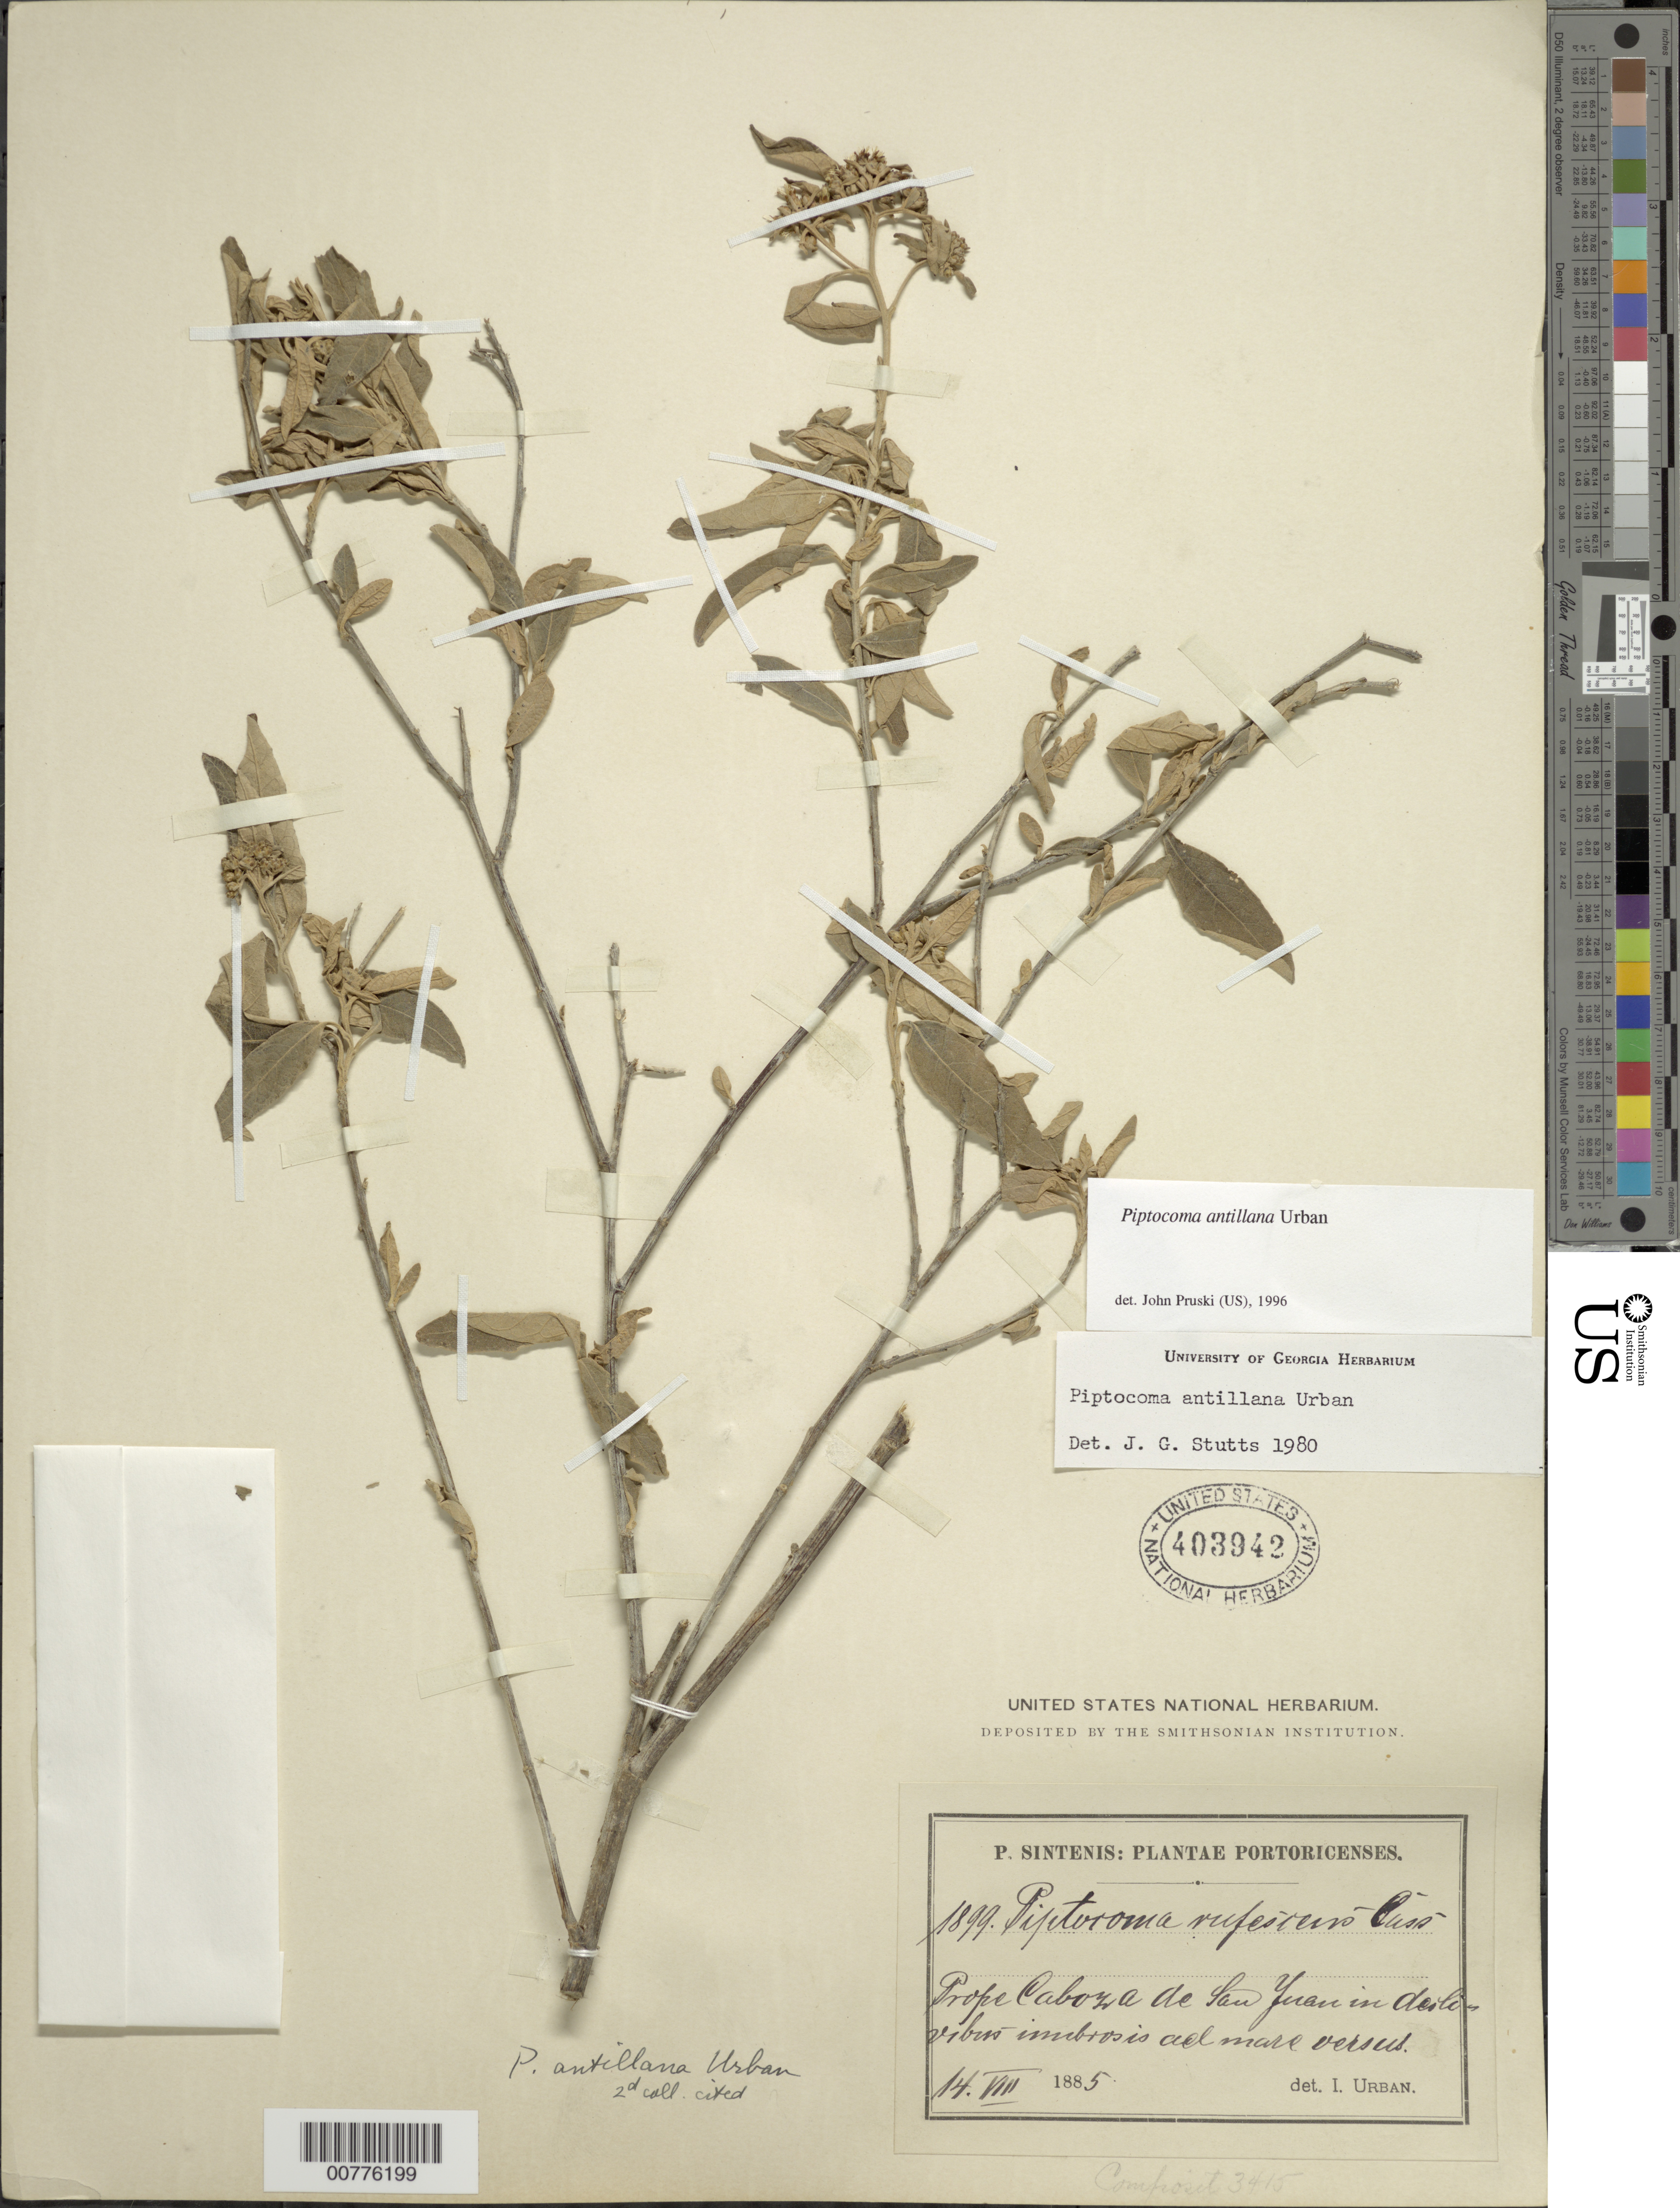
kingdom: Plantae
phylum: Tracheophyta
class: Magnoliopsida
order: Asterales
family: Asteraceae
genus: Piptocoma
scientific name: Piptocoma antillana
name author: Urb.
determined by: Pruski, J. F.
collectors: P. Sintenis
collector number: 1899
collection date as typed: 14 Aug 1885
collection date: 1885-08-14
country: Puerto Rico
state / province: San Juan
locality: Prope Cabeza de San Juan in declivibus umbrosis ad mare versus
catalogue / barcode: US 403942